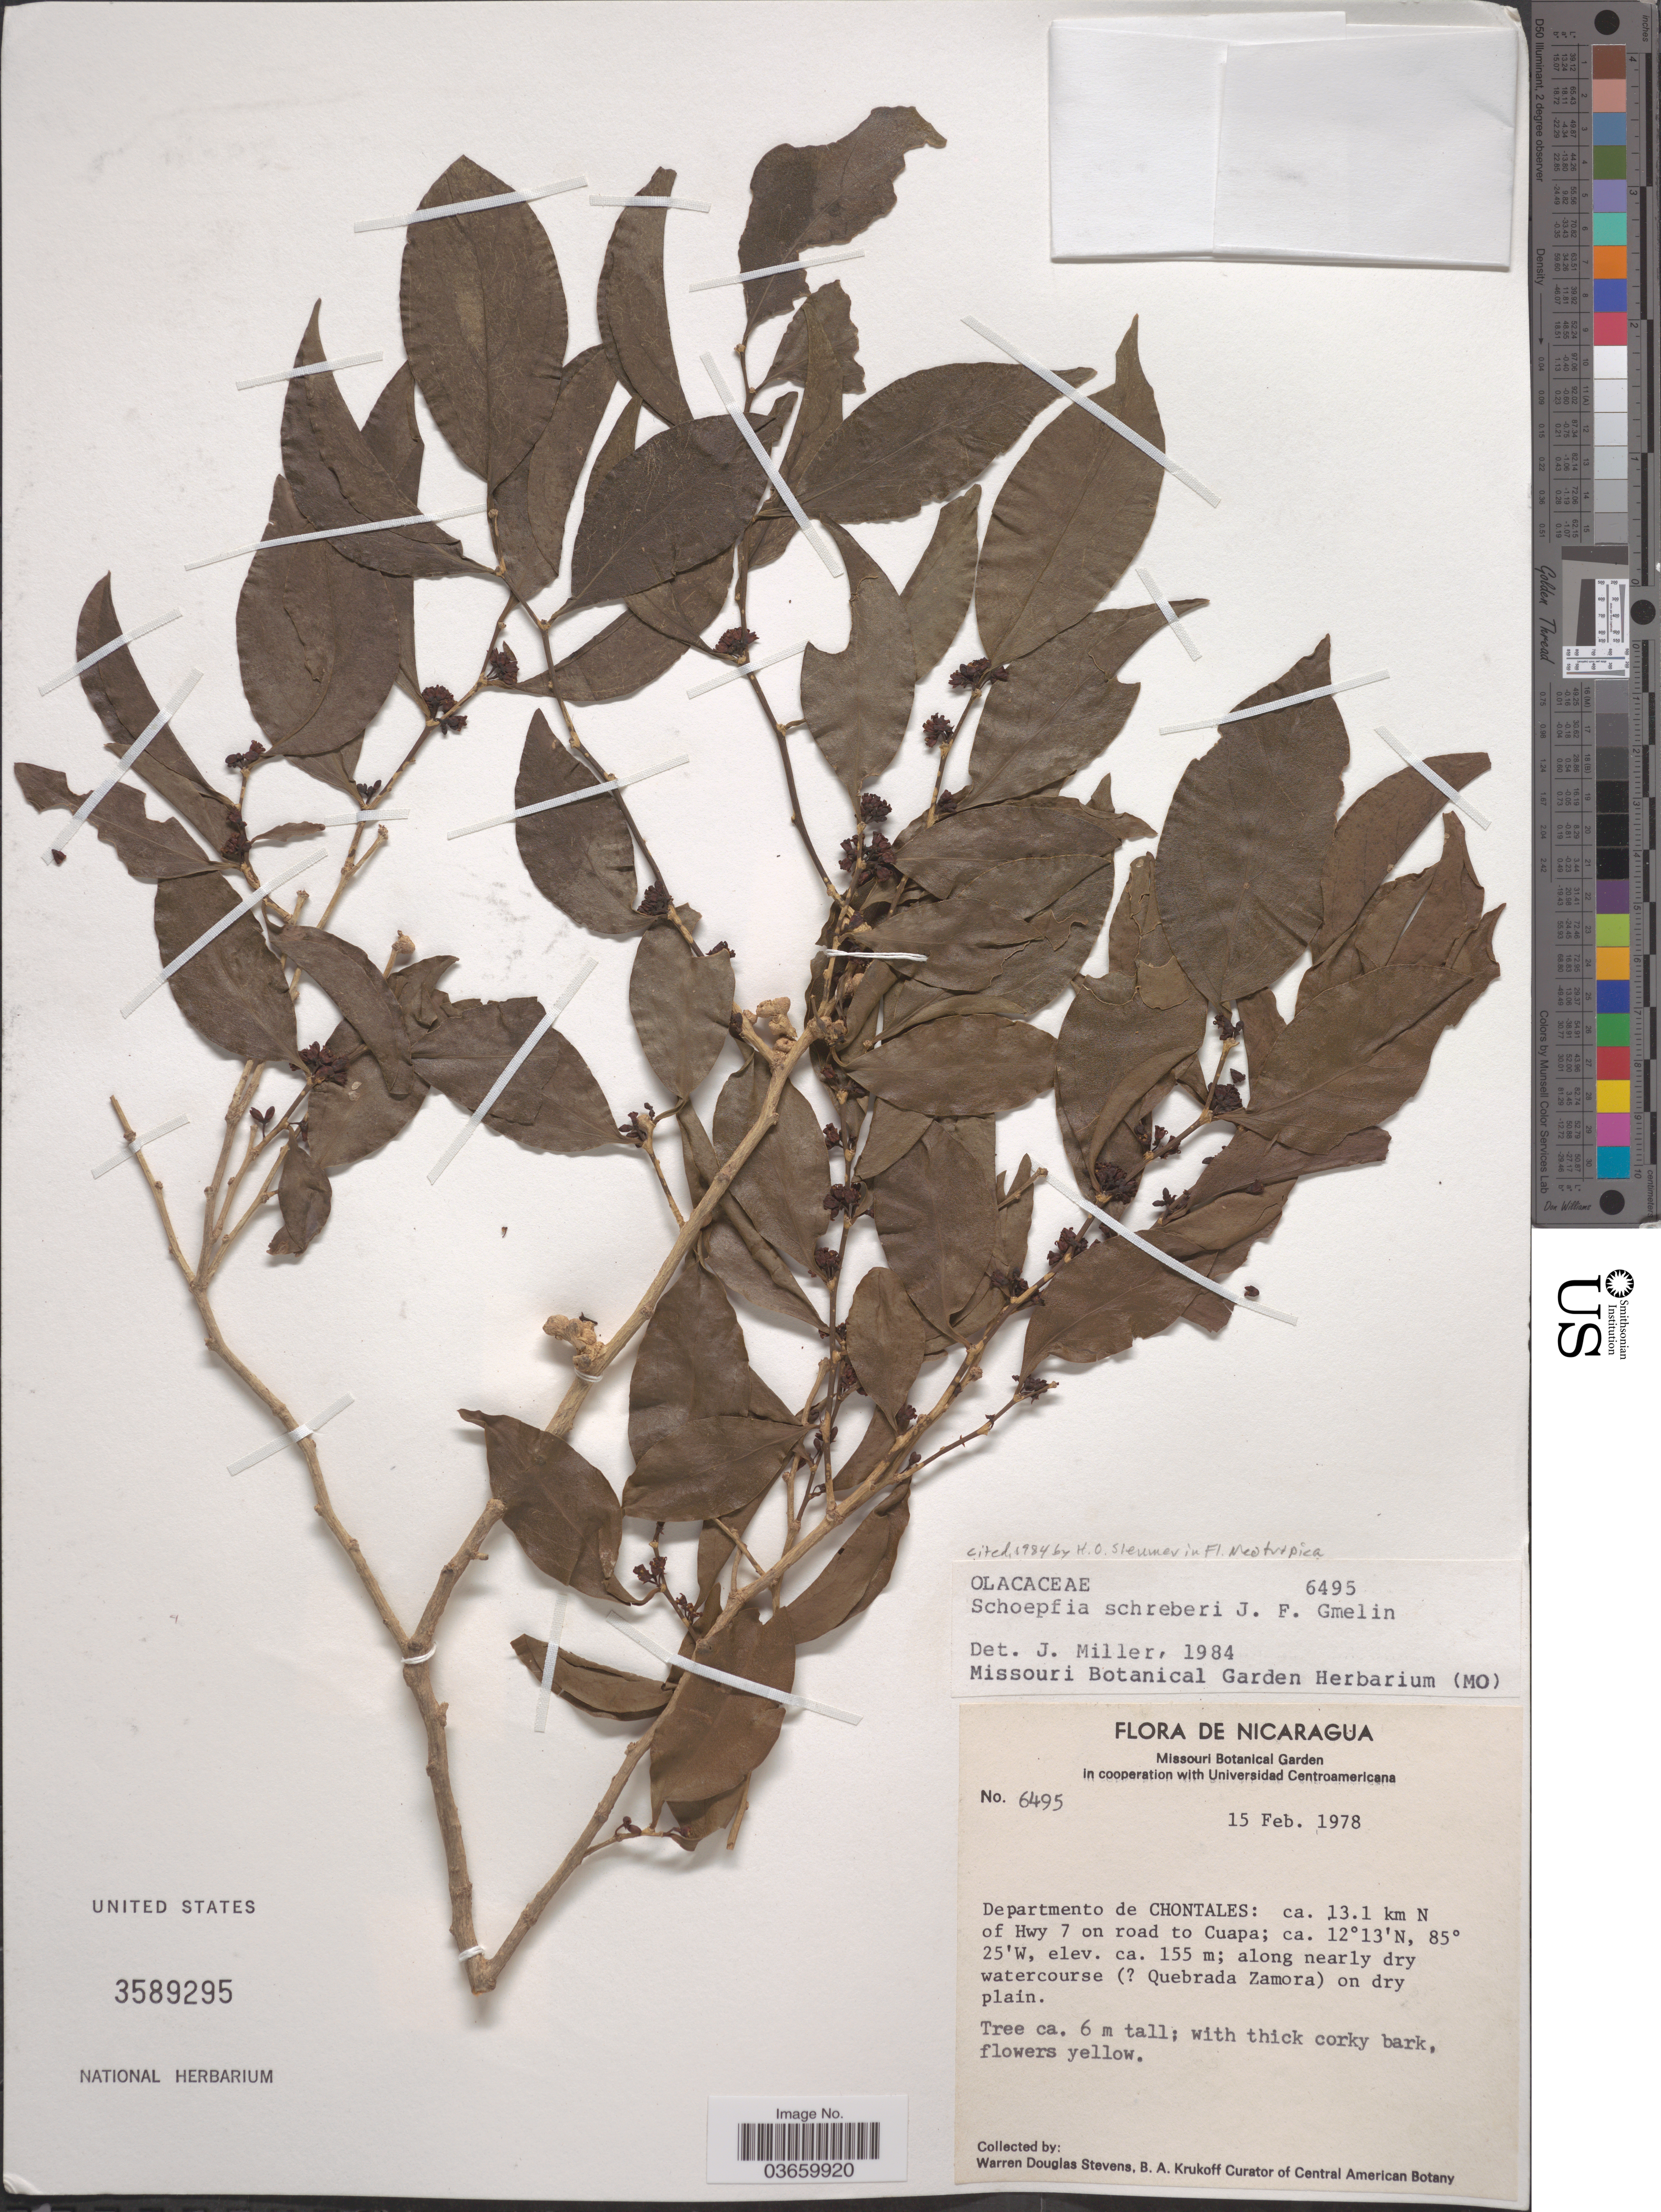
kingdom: Plantae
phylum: Tracheophyta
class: Magnoliopsida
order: Santalales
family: Schoepfiaceae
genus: Schoepfia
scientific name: Schoepfia schreberi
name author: J.F. Gmel.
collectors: W. D. Stevens & B. A. Krukoff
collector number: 6495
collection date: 1978-02-15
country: Nicaragua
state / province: Chontales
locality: Departmento de Chontales: ca. 13.1 km N of Hwy 7 on road to Cuapa; along nearly dry watercourse ( [unsure placement]Quebrada Zamora) on dry plain.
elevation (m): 155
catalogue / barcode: US 3589295